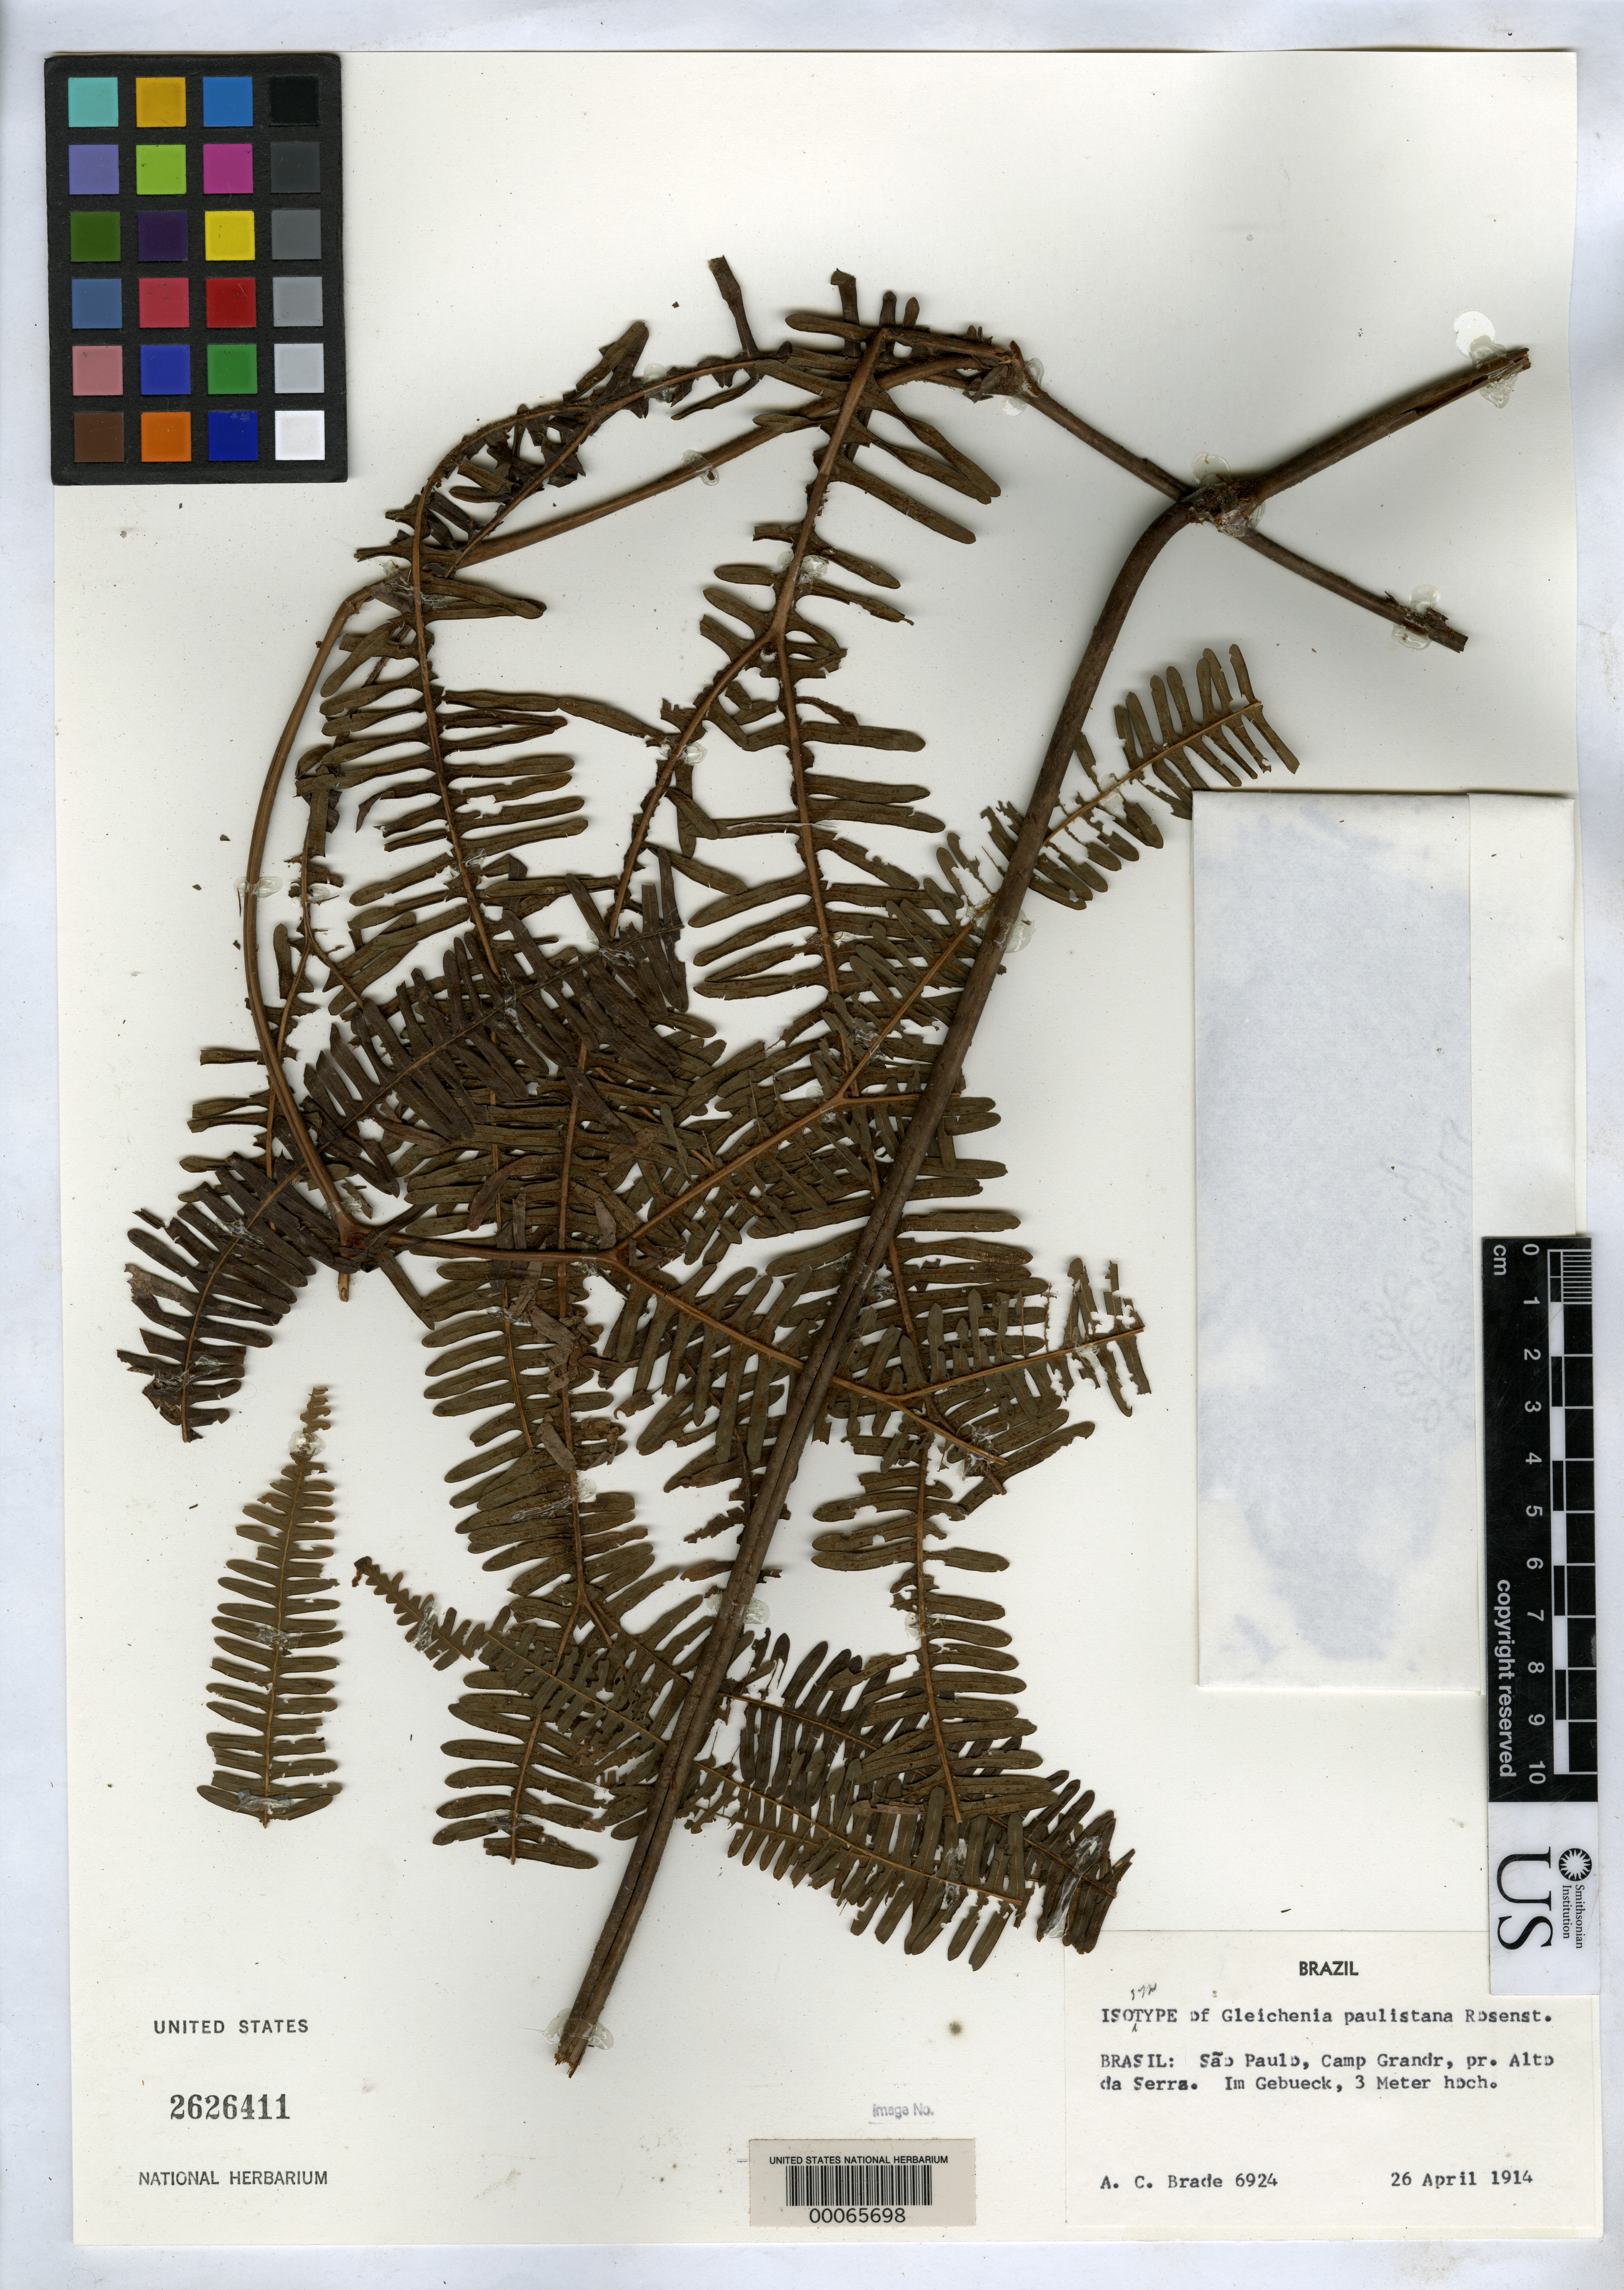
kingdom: Plantae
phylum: Tracheophyta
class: Polypodiopsida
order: Gleicheniales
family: Gleicheniaceae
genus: Gleichenia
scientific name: Gleichenia paulistana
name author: Rosenst.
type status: Isosyntype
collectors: -- Brade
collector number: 6924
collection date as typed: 26 Apr 1914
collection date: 1914-04-26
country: Brazil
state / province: São Paulo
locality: Campo Grande near Alto da Serra.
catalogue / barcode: US 2626411